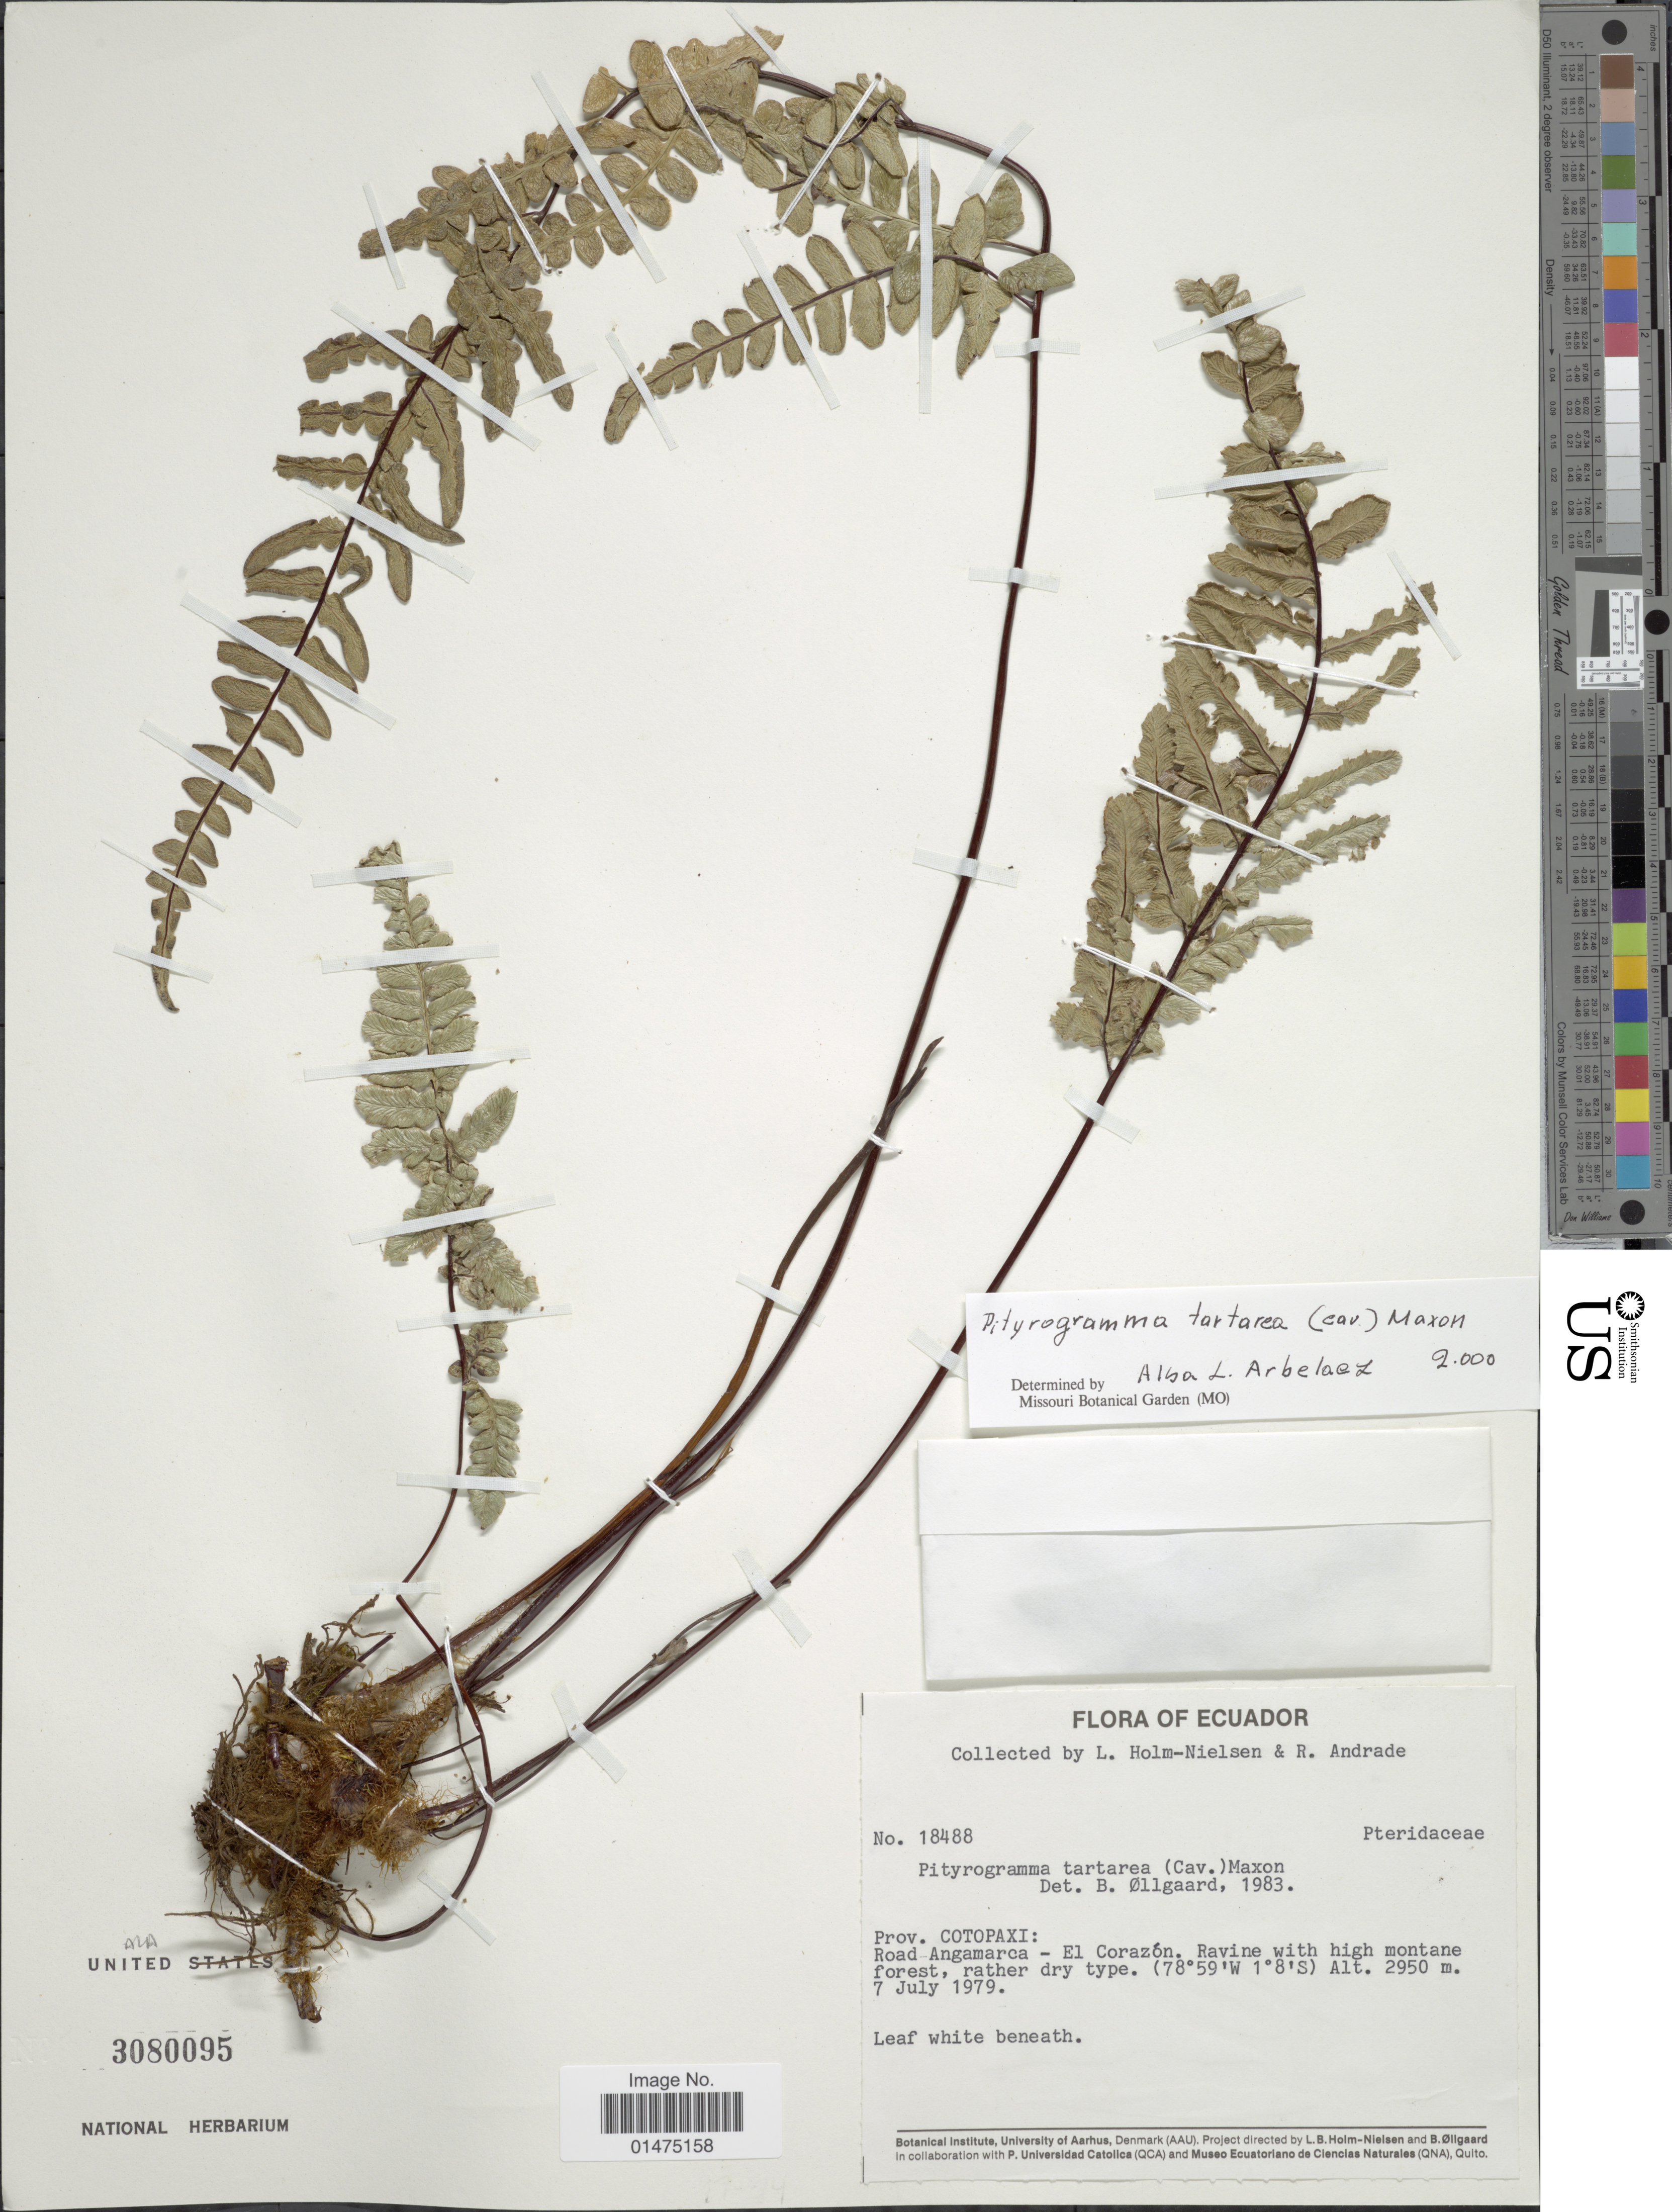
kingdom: Plantae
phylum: Tracheophyta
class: Polypodiopsida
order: Polypodiales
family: Pteridaceae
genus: Pityrogramma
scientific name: Pityrogramma tartarea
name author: (Cav.) Maxon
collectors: L. B. Holm-Nielsen & R. Andrade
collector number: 18488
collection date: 1979-07-07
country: Ecuador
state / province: Cotopaxi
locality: Road Angamarca-El Corazón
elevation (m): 2950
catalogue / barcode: US 3080095